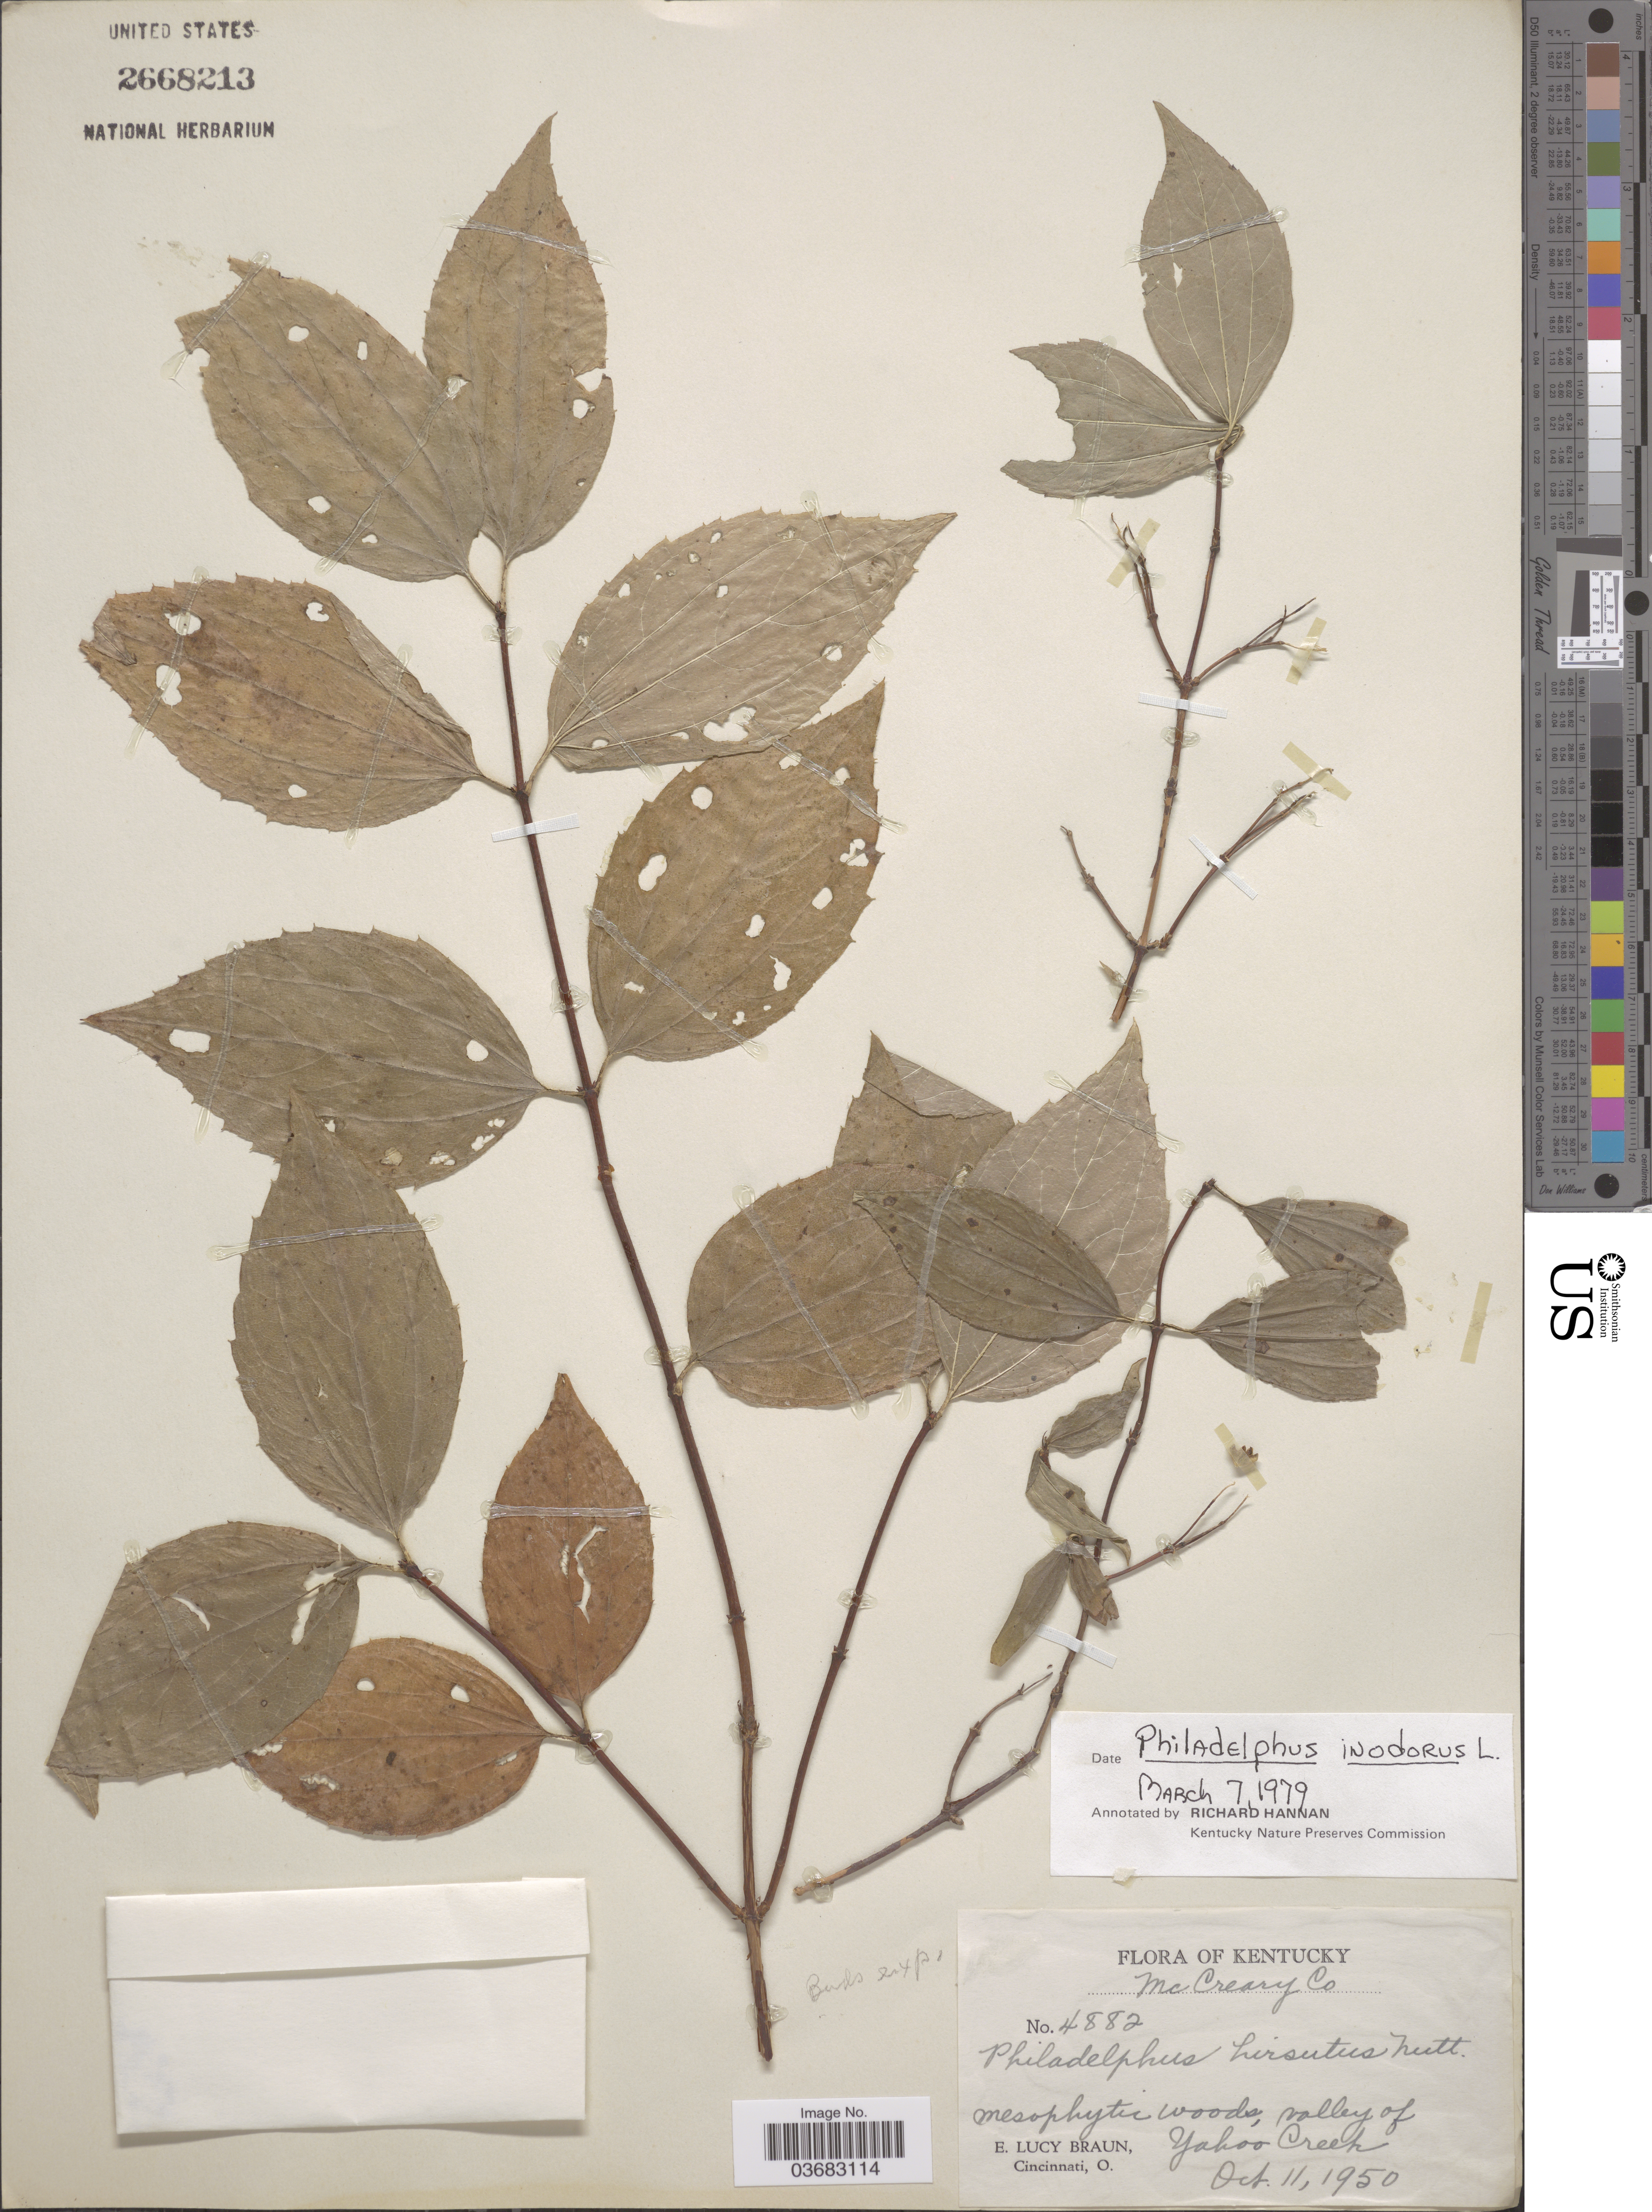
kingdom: Plantae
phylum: Tracheophyta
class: Magnoliopsida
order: Cornales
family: Hydrangeaceae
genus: Philadelphus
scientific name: Philadelphus inodorus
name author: L.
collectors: E. L. Braun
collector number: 4882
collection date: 1950-10-11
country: United States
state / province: Kentucky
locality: McCreary Co. Valley of Yahoo Creek.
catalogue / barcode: US 2668213